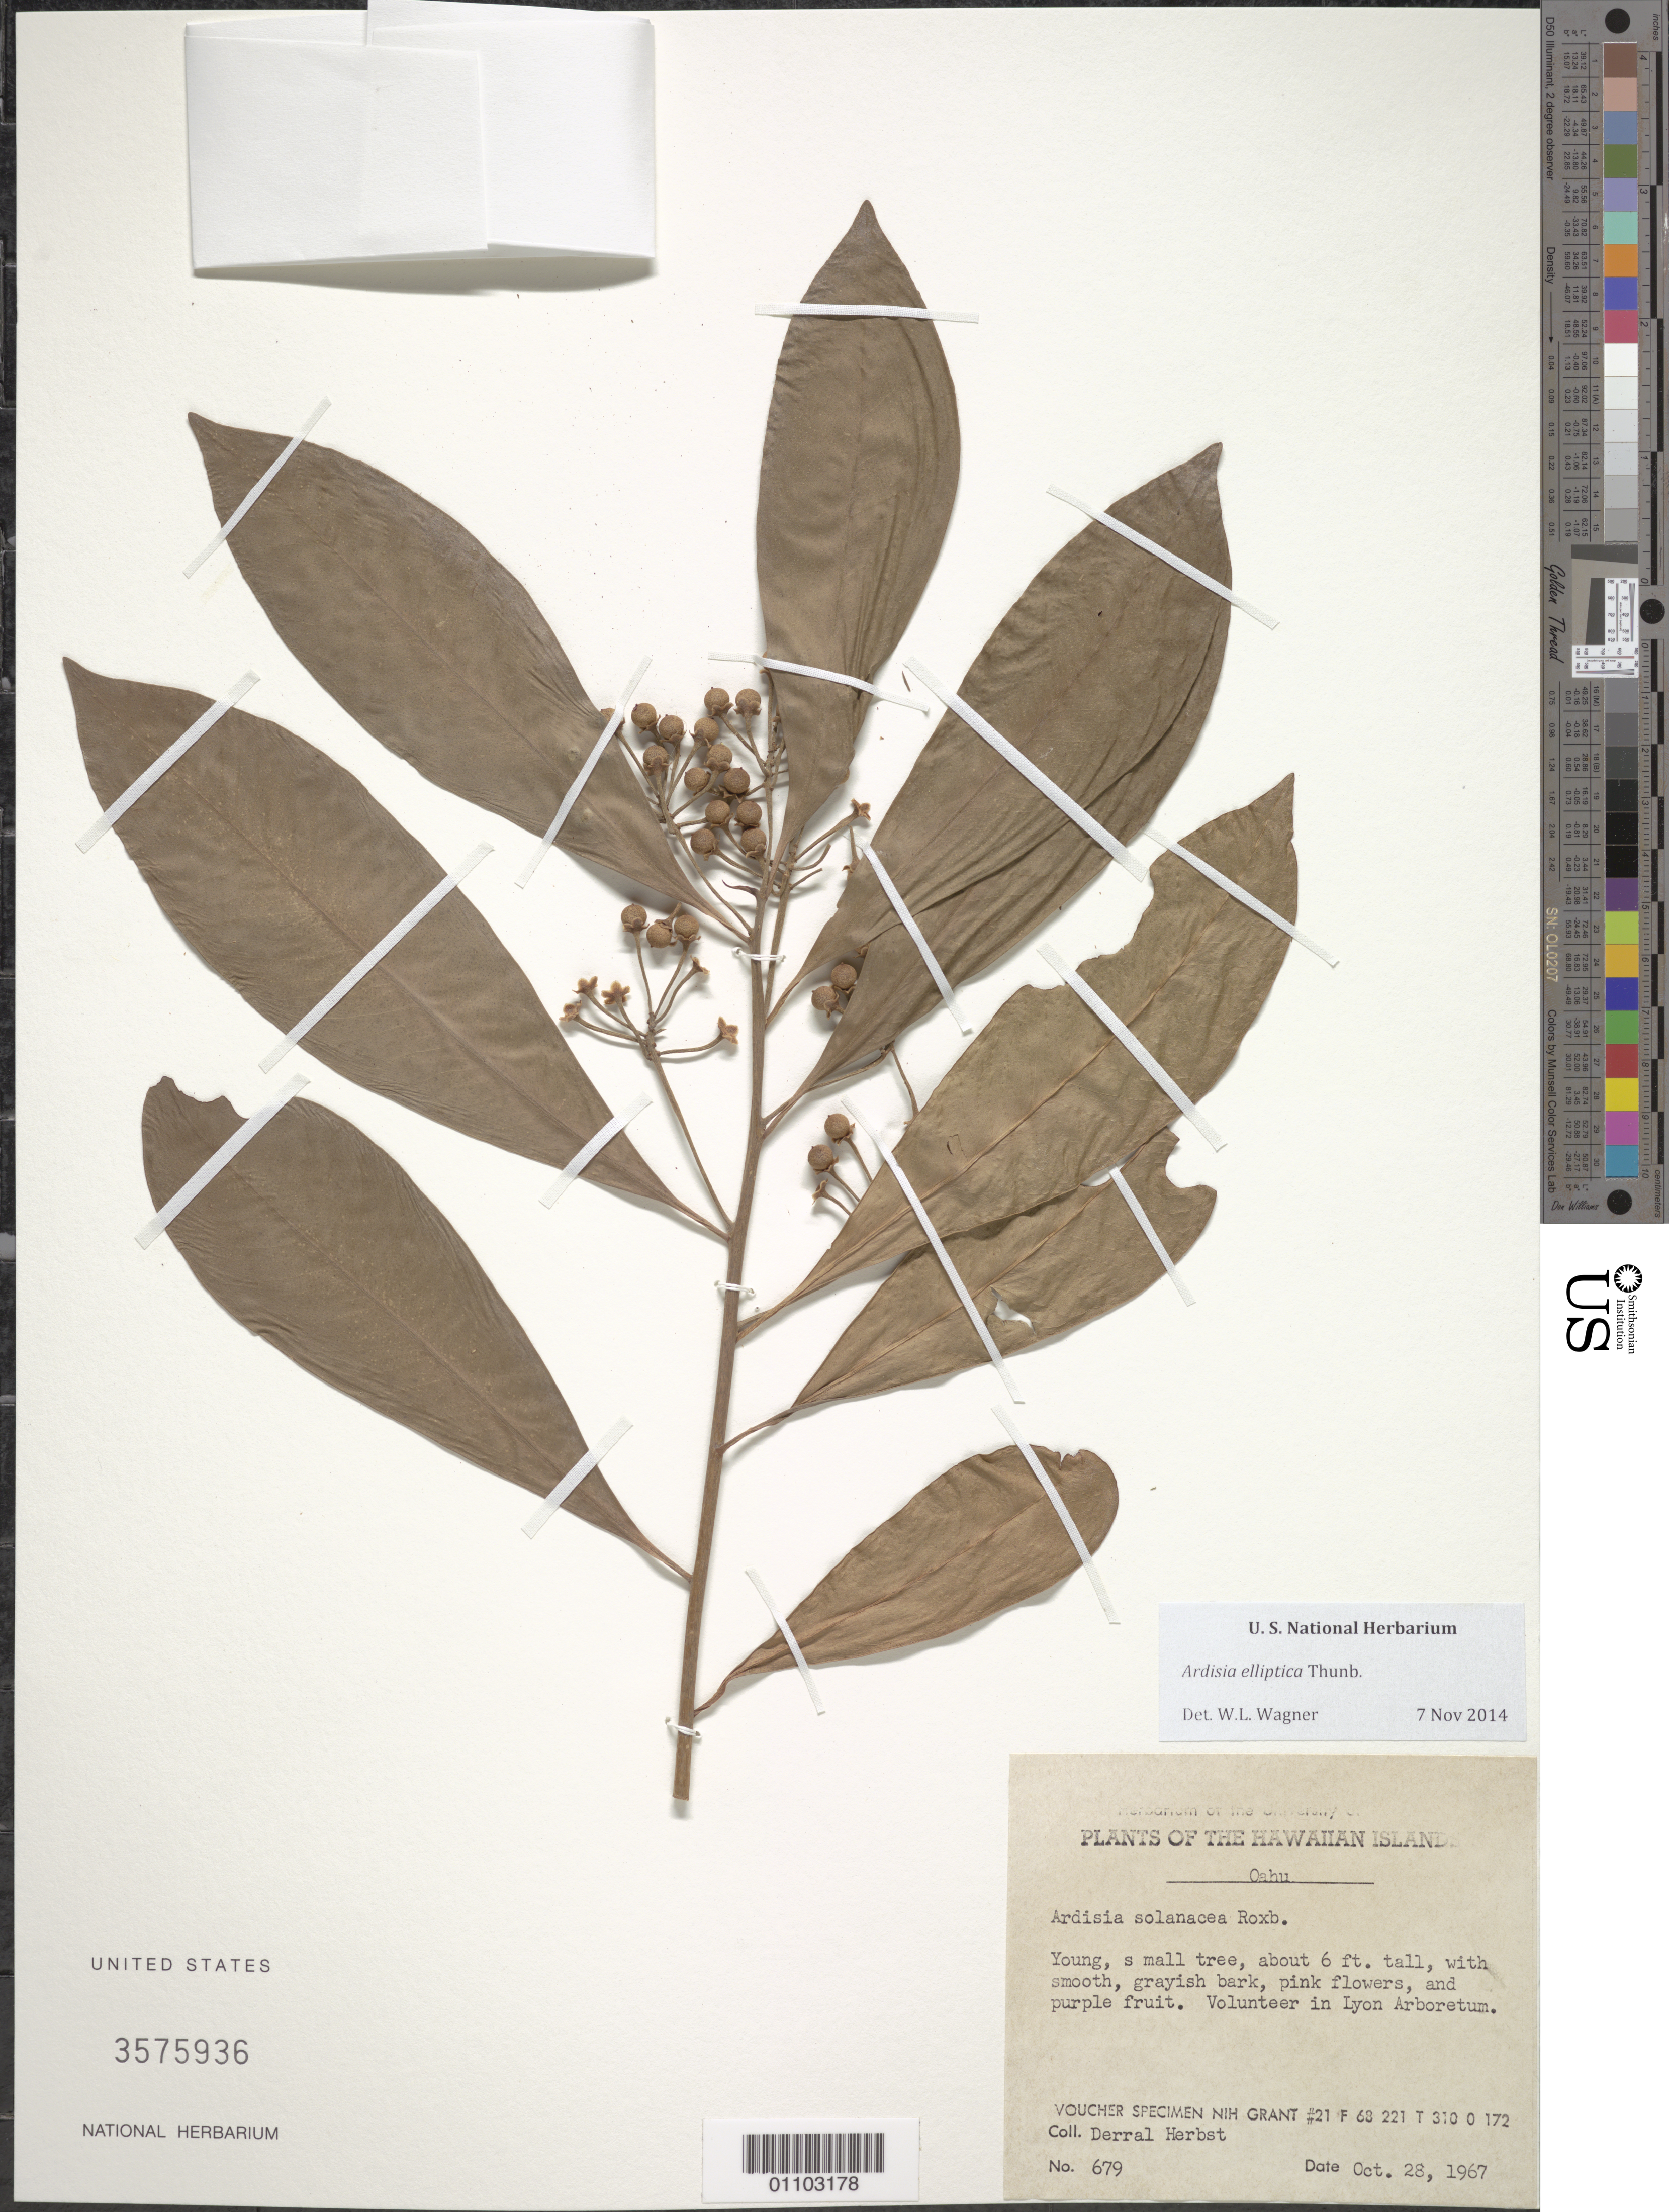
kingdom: Plantae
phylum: Tracheophyta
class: Magnoliopsida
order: Ericales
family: Primulaceae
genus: Ardisia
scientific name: Ardisia elliptica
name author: Thunb.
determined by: Wagner, W. L., (BOT), Smithsonian Institution - National Museum of Natural History (UNITED STATES)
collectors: D. R. Herbst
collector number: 679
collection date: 1967-10-28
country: United States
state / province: Hawaii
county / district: Honolulu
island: Oahu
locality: Lyon Arboretum. Cultivated.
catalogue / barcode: US 3575936